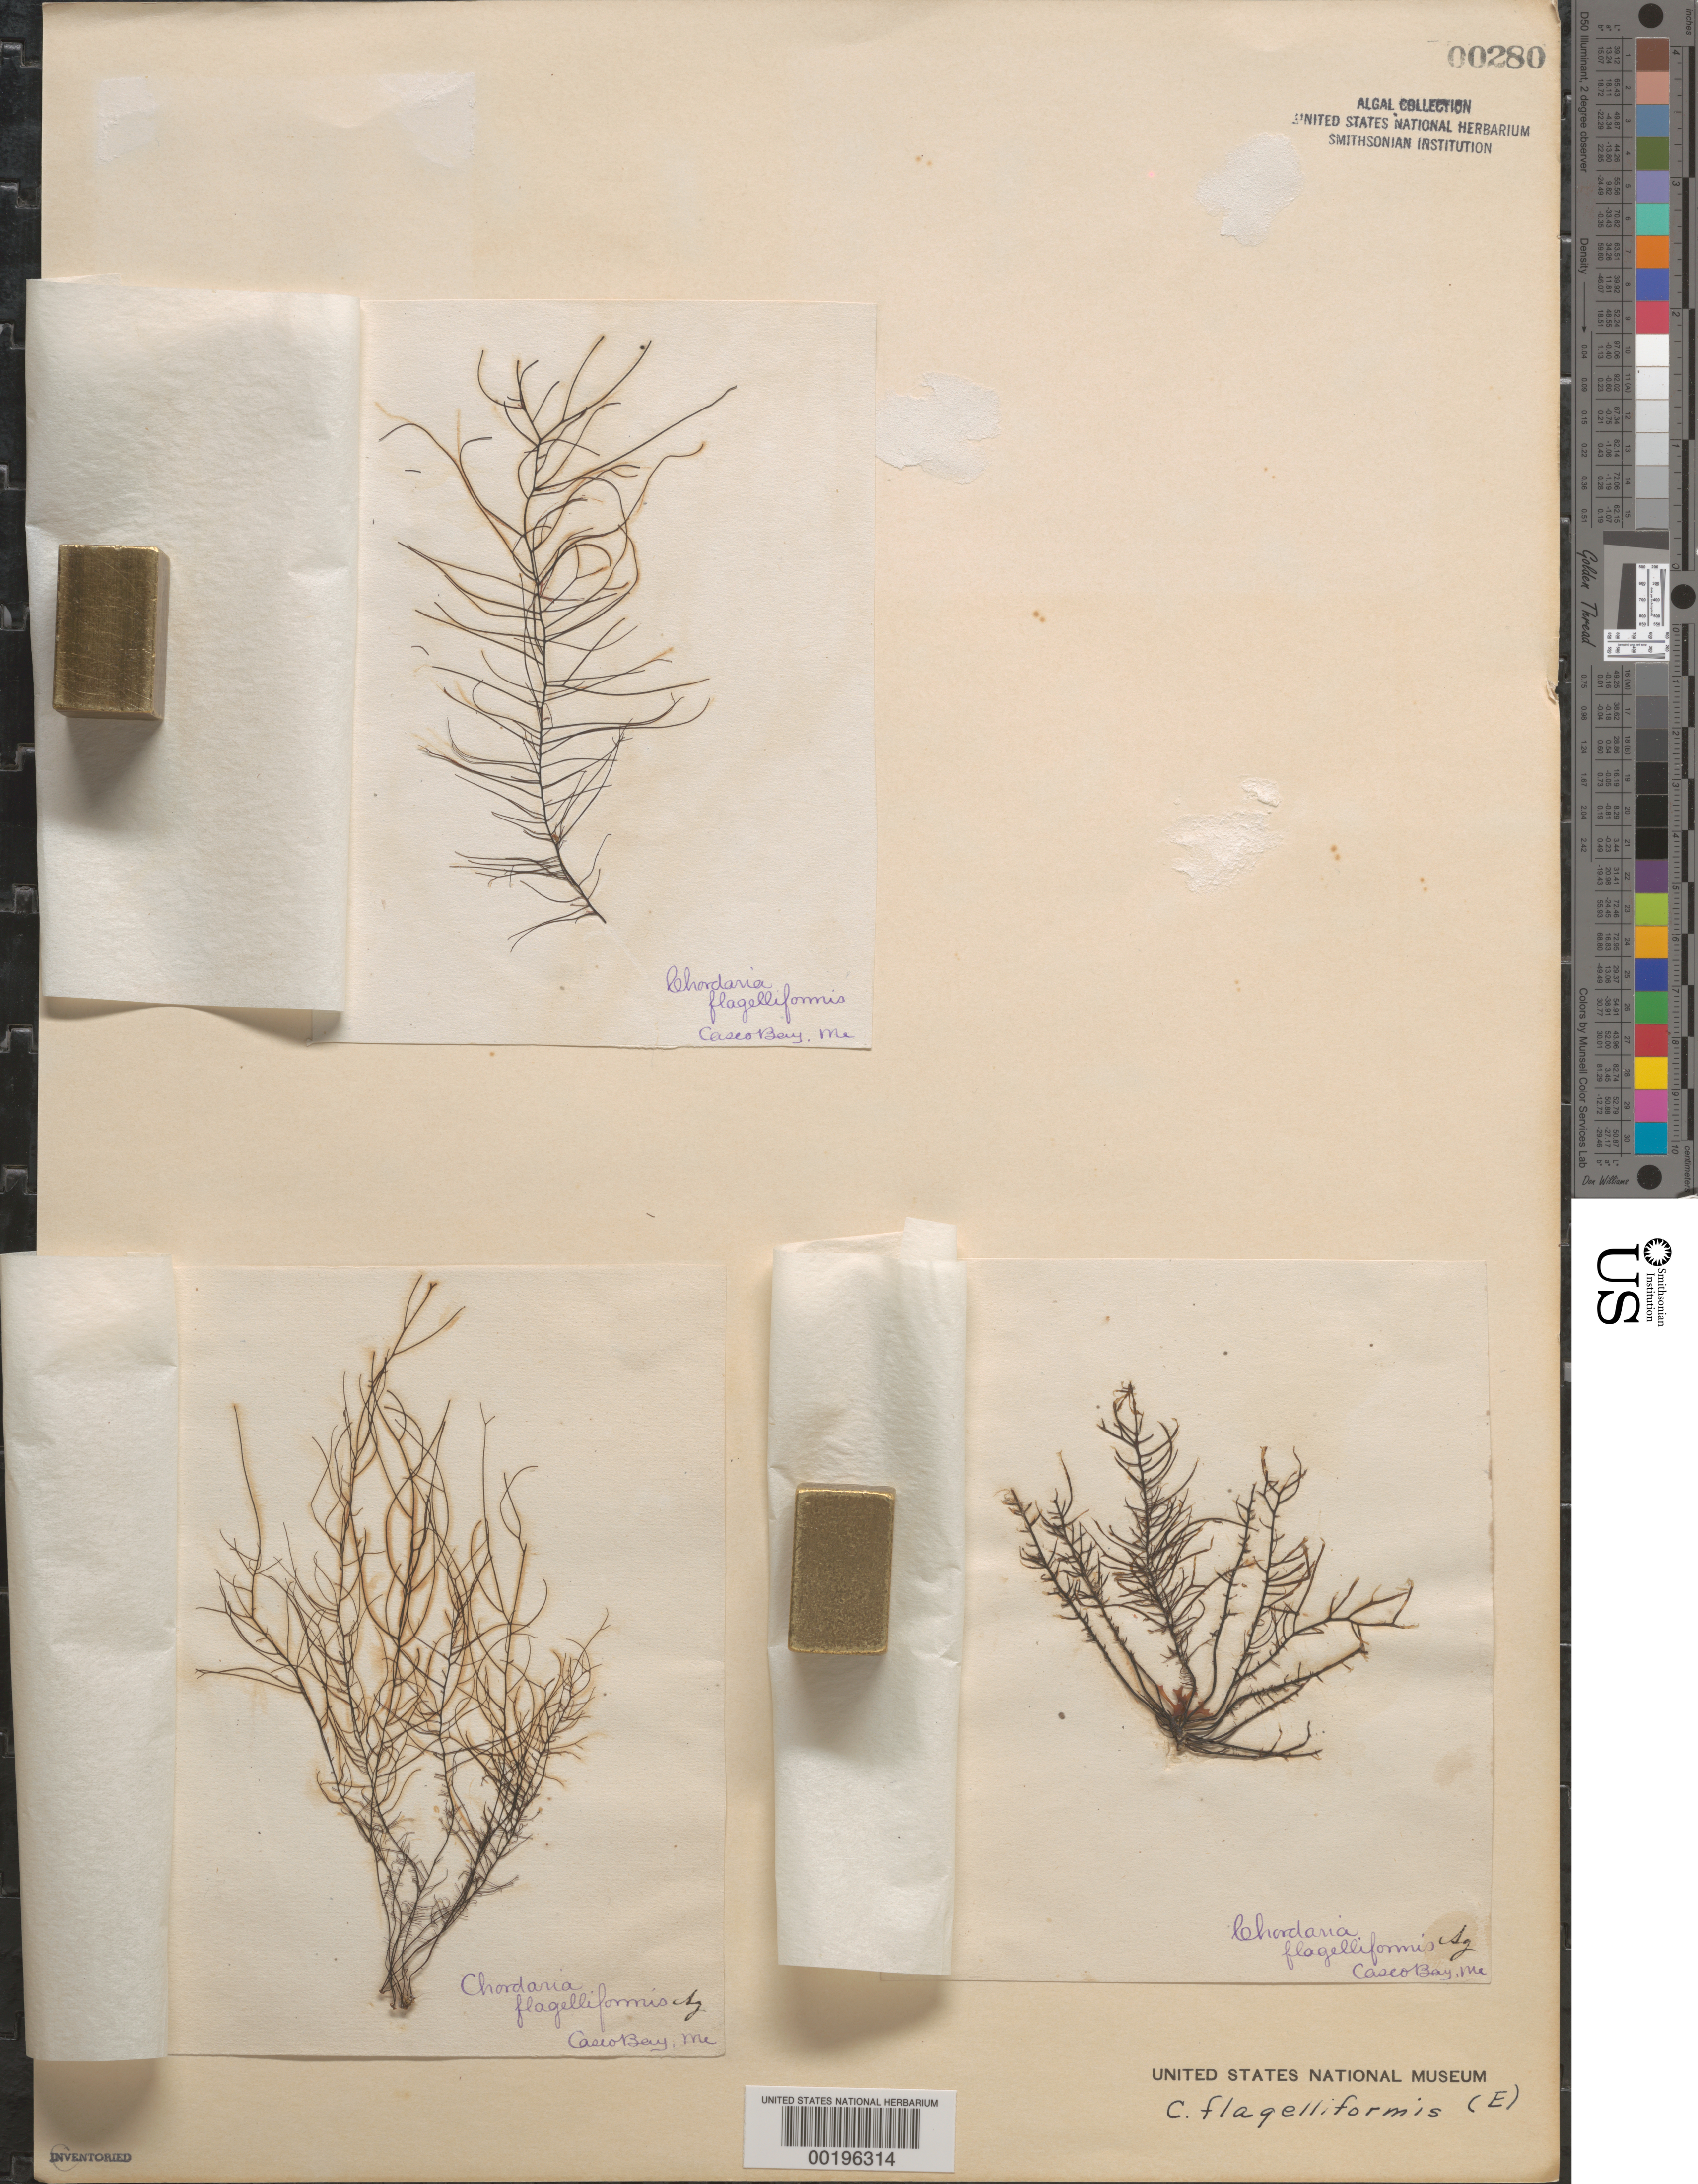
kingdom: Chromista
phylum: Ochrophyta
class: Phaeophyceae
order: Ectocarpales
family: Chordariaceae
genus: Chordaria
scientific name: Chordaria flagelliformis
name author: (Hudson) Grev.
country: United States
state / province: Maine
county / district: Cumberland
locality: Casco Bay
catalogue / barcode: US 280